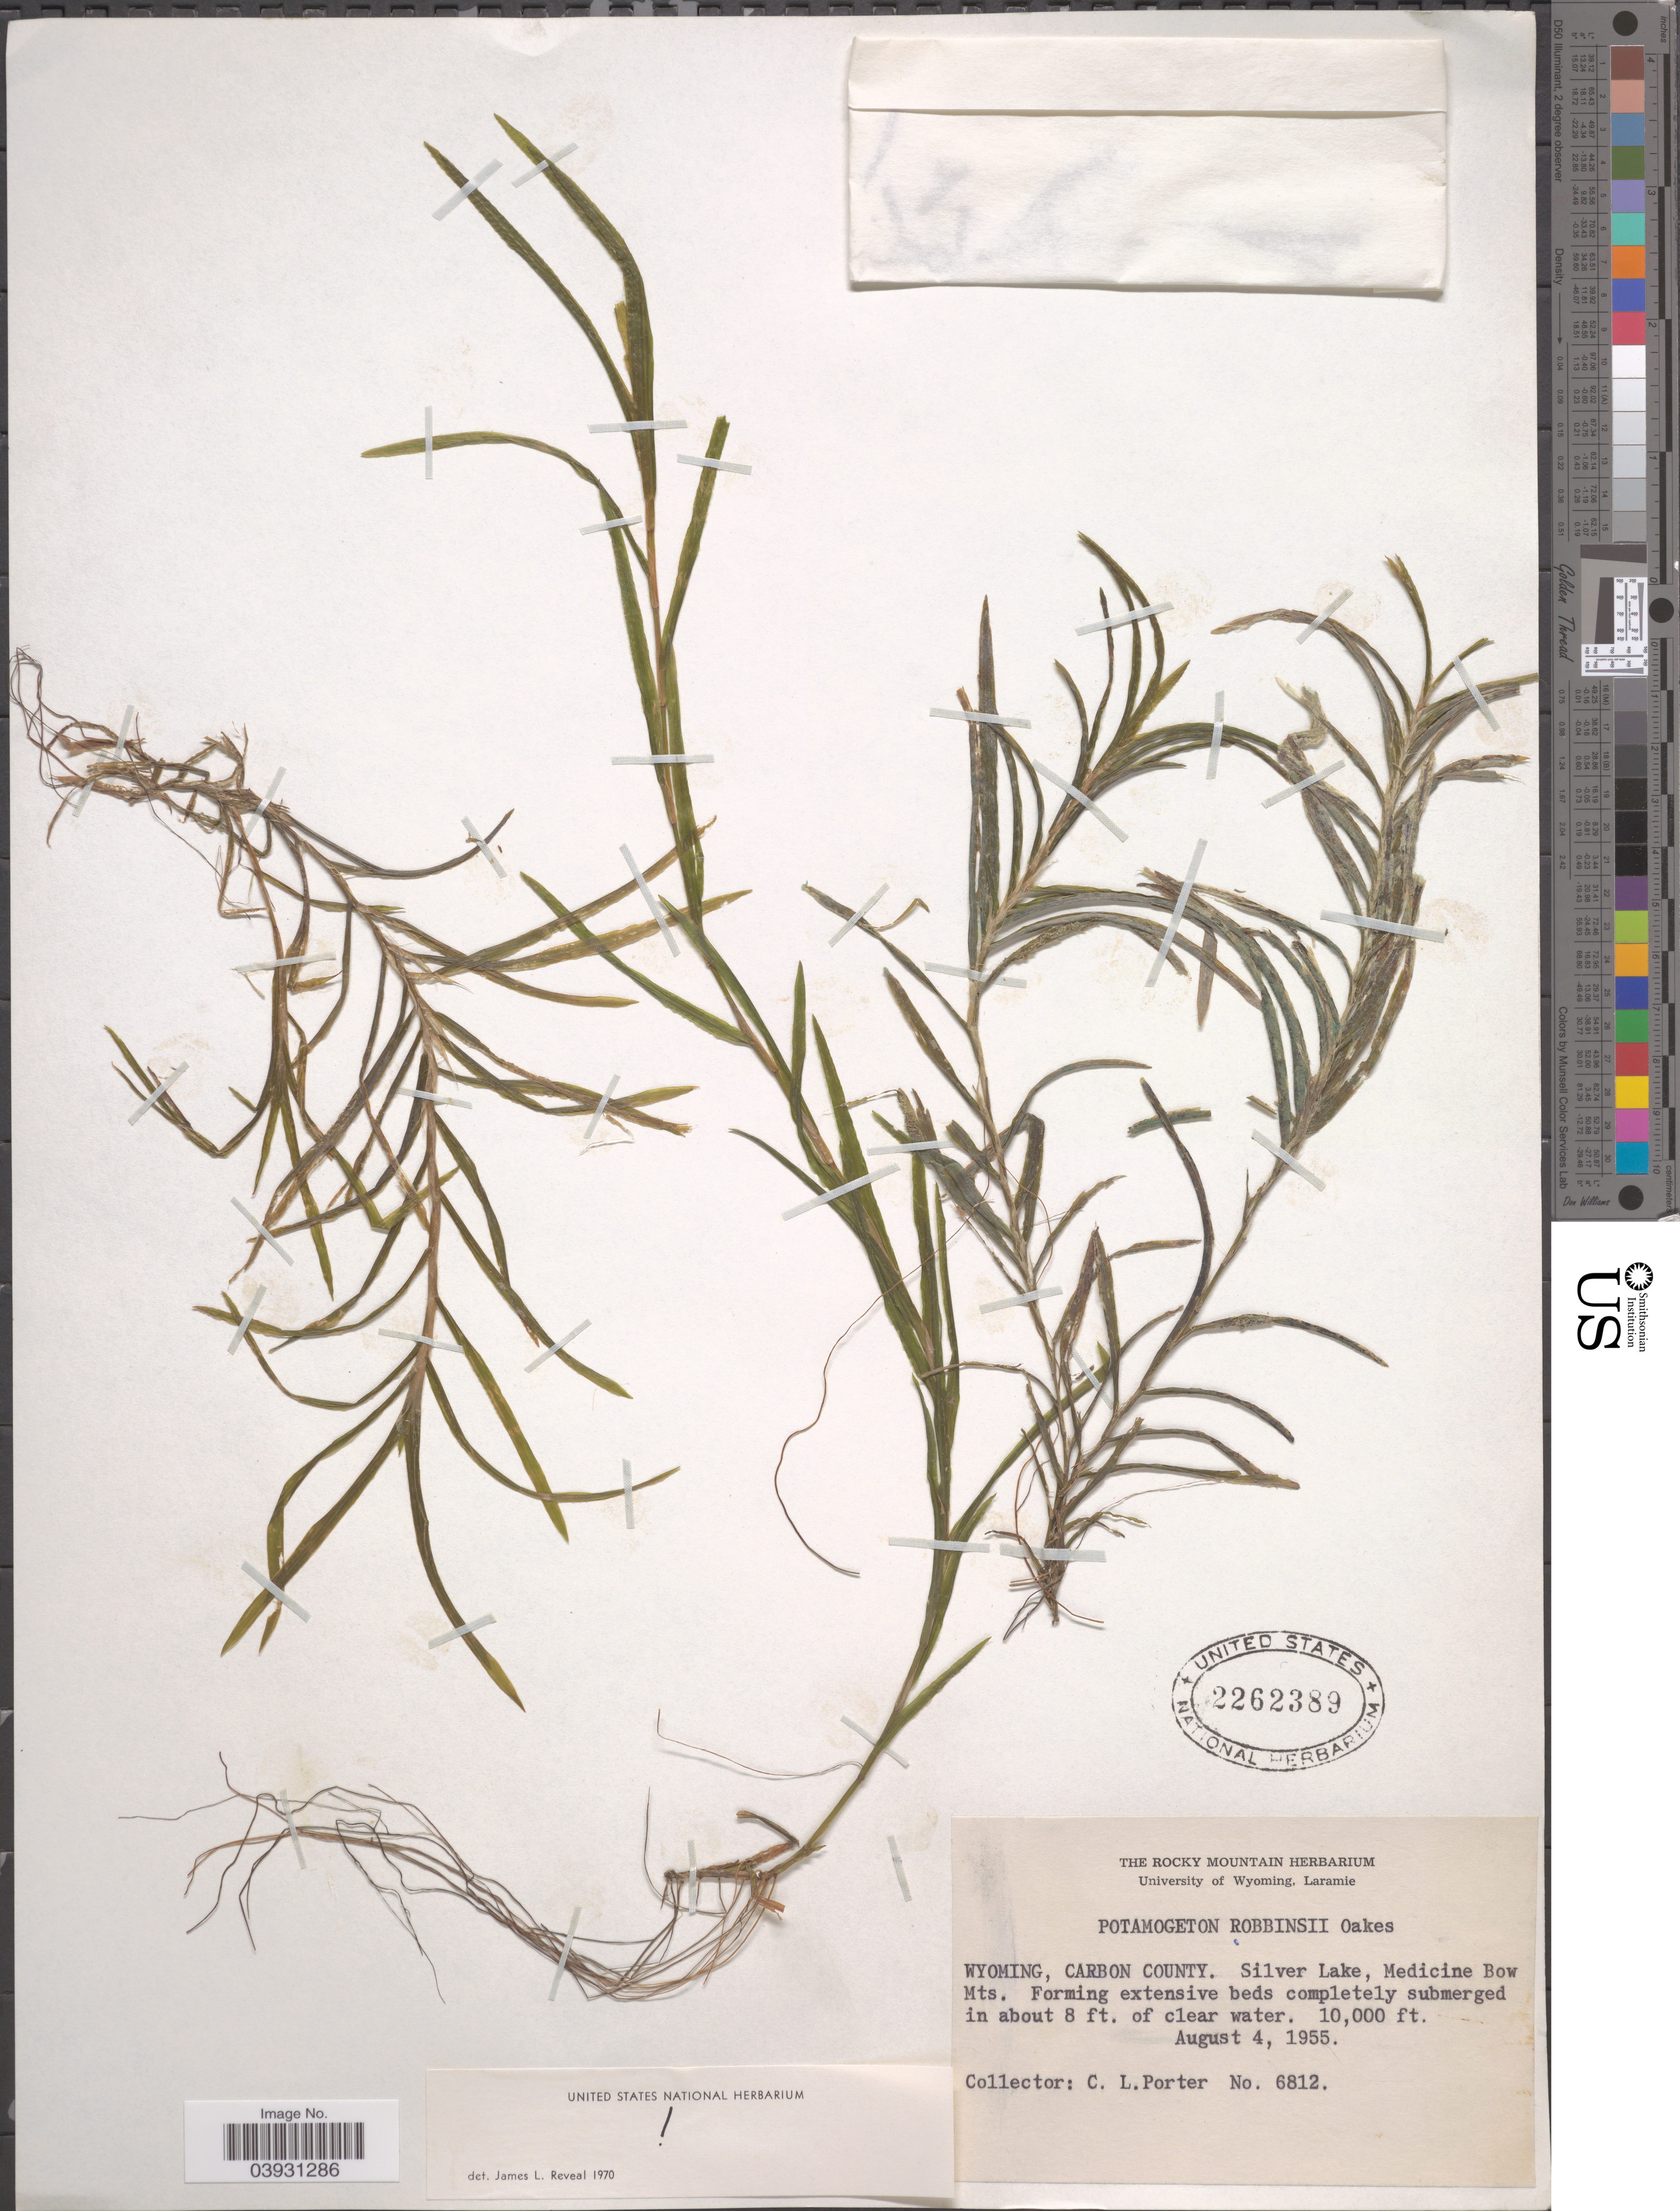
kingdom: Plantae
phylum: Tracheophyta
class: Liliopsida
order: Alismatales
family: Potamogetonaceae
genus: Potamogeton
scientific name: Potamogeton robbinsii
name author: Oakes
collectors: C. L. Porter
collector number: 6812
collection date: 1955-08-04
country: United States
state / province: Wyoming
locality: Carbon County. Silver Lake, Medicine Bow Mts.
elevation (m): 3048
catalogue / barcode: US 2262389